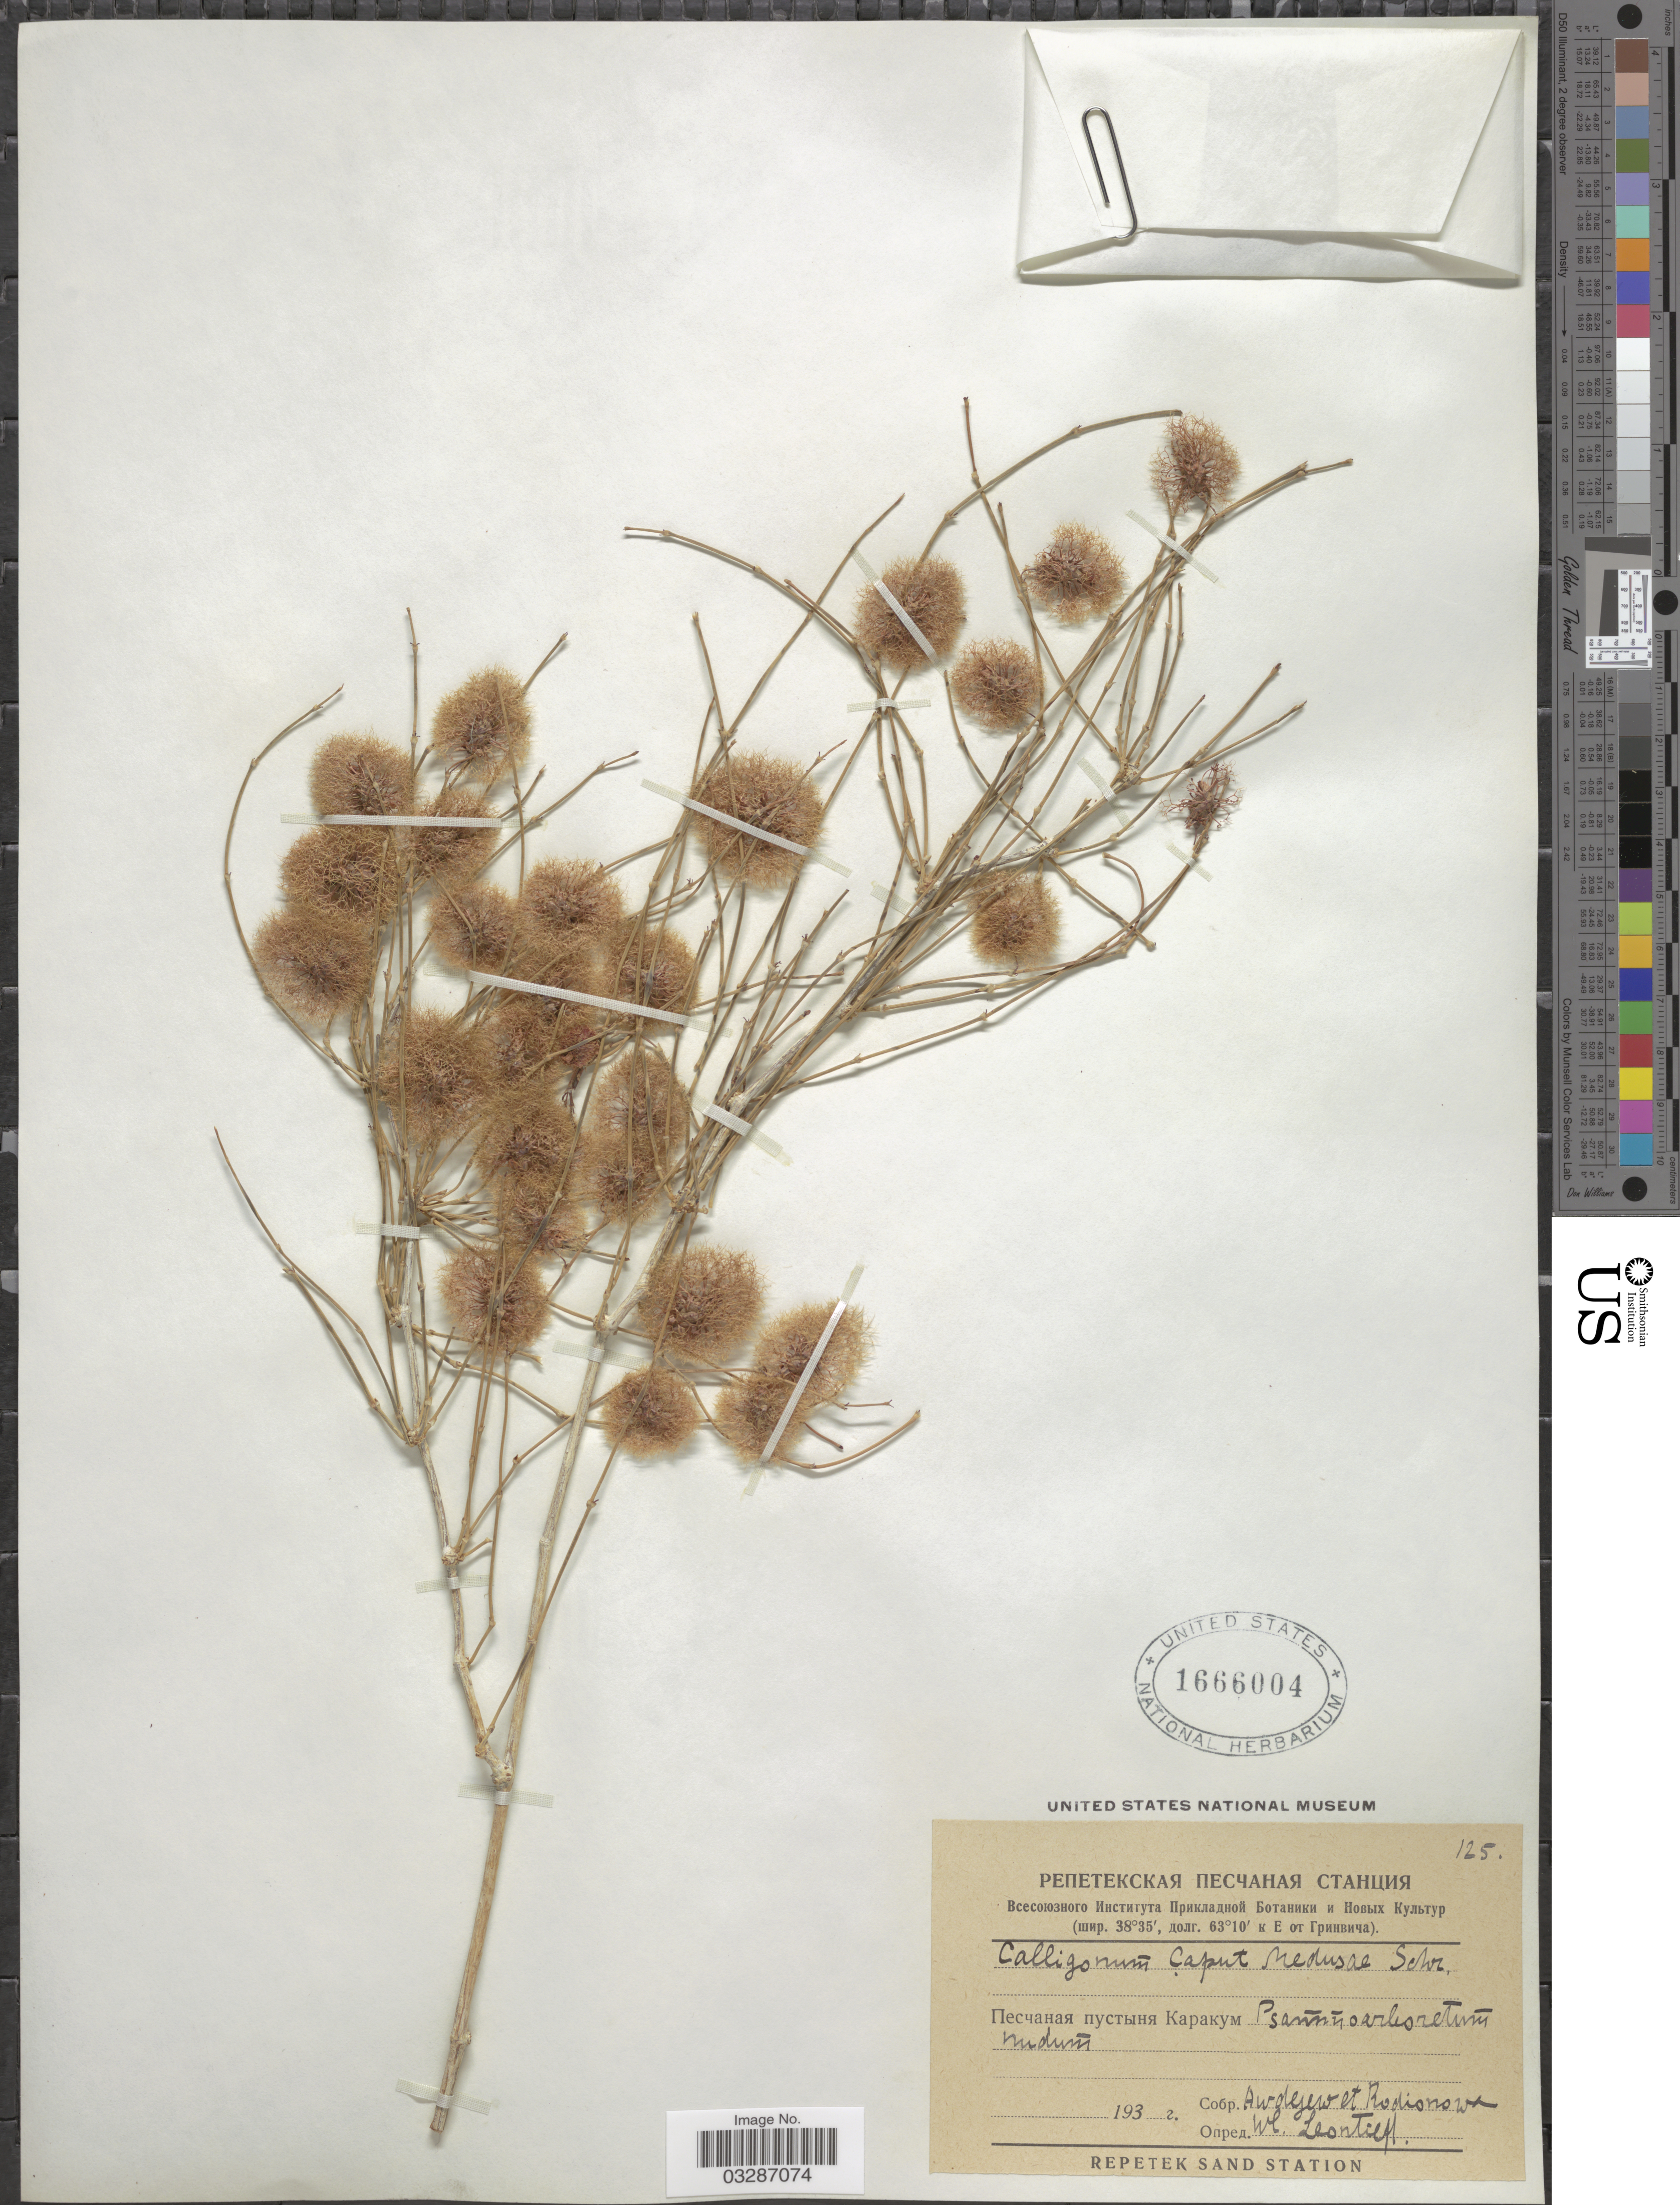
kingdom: Plantae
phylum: Tracheophyta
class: Magnoliopsida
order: Caryophyllales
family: Polygonaceae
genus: Calligonum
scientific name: Calligonum caput-medusae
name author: Schrenk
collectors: Awdejew & Rodionowa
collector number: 125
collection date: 1932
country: Turkmenistan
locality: Repetek Sand Station.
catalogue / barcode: US 1666004